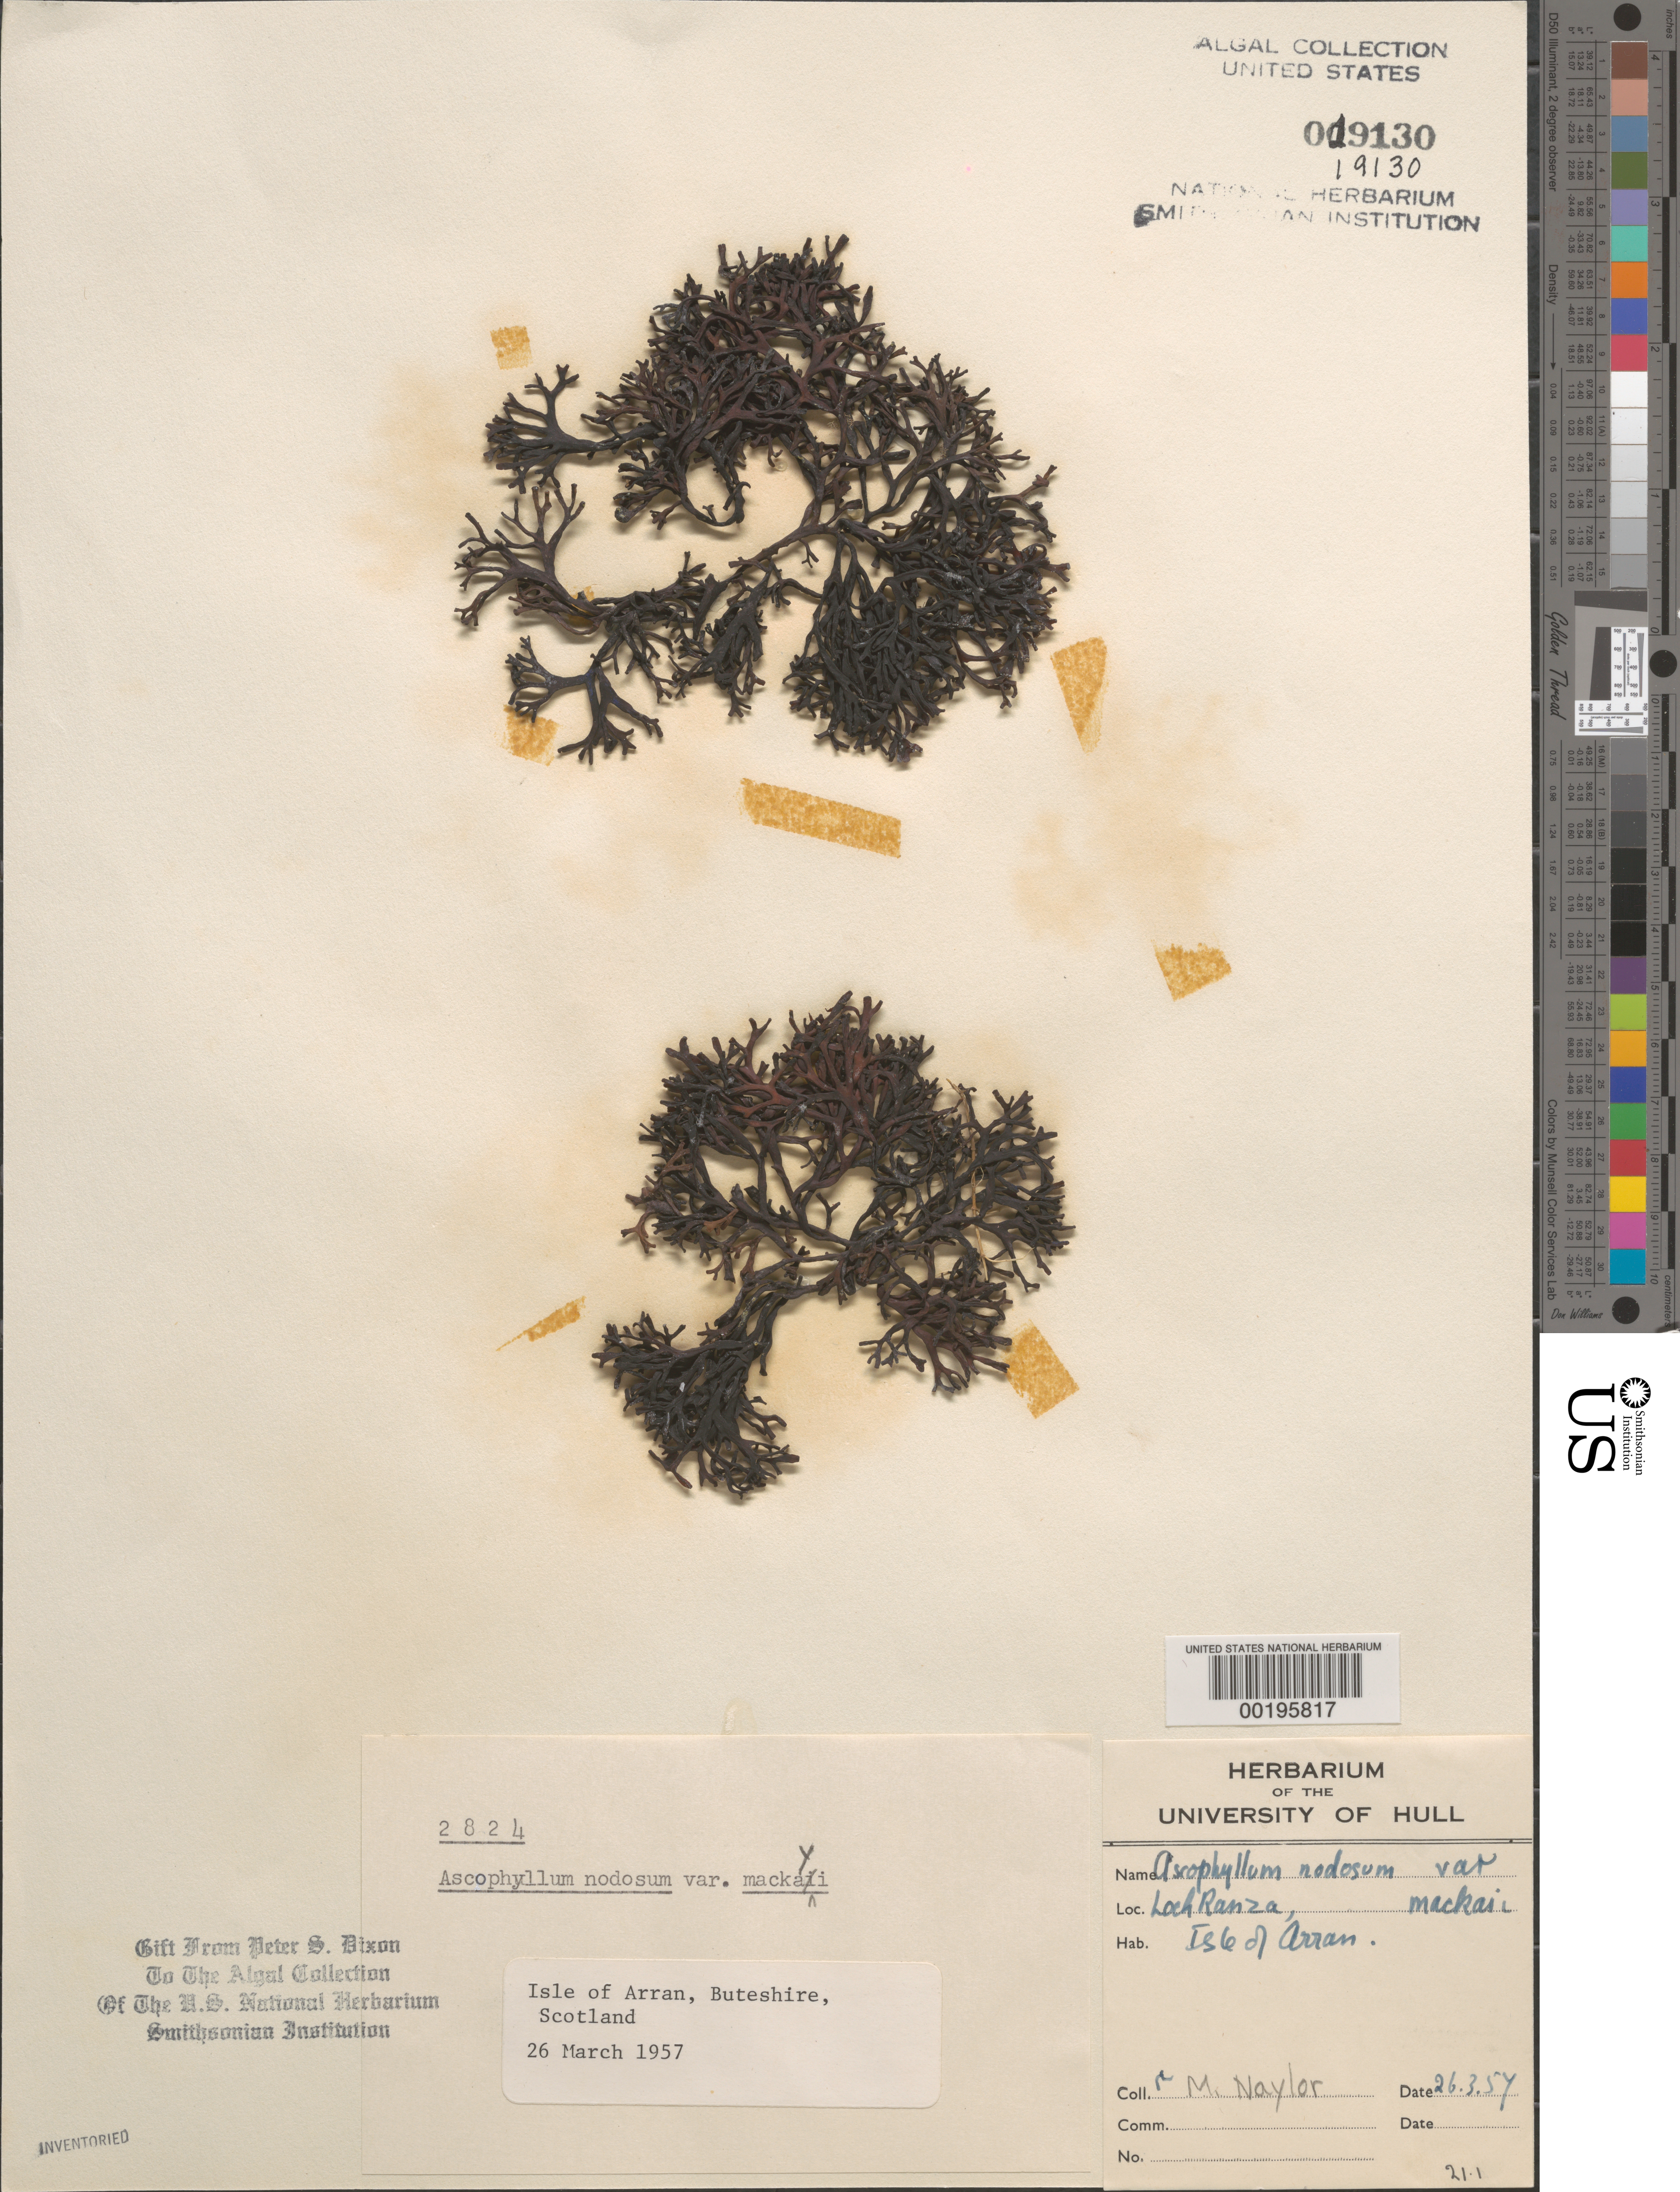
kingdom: Chromista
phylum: Ochrophyta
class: Phaeophyceae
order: Fucales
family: Fucaceae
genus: Ascophyllum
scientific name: Ascophyllum nodosum [unranked] mackayi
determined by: Dixon, P. S.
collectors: M. Roberts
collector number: PSD 2824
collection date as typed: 26 Mar 1957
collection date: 1957-03-26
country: United Kingdom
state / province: Scotland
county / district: Strathclyde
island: Arran,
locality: Loch Ranza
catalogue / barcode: US 19130